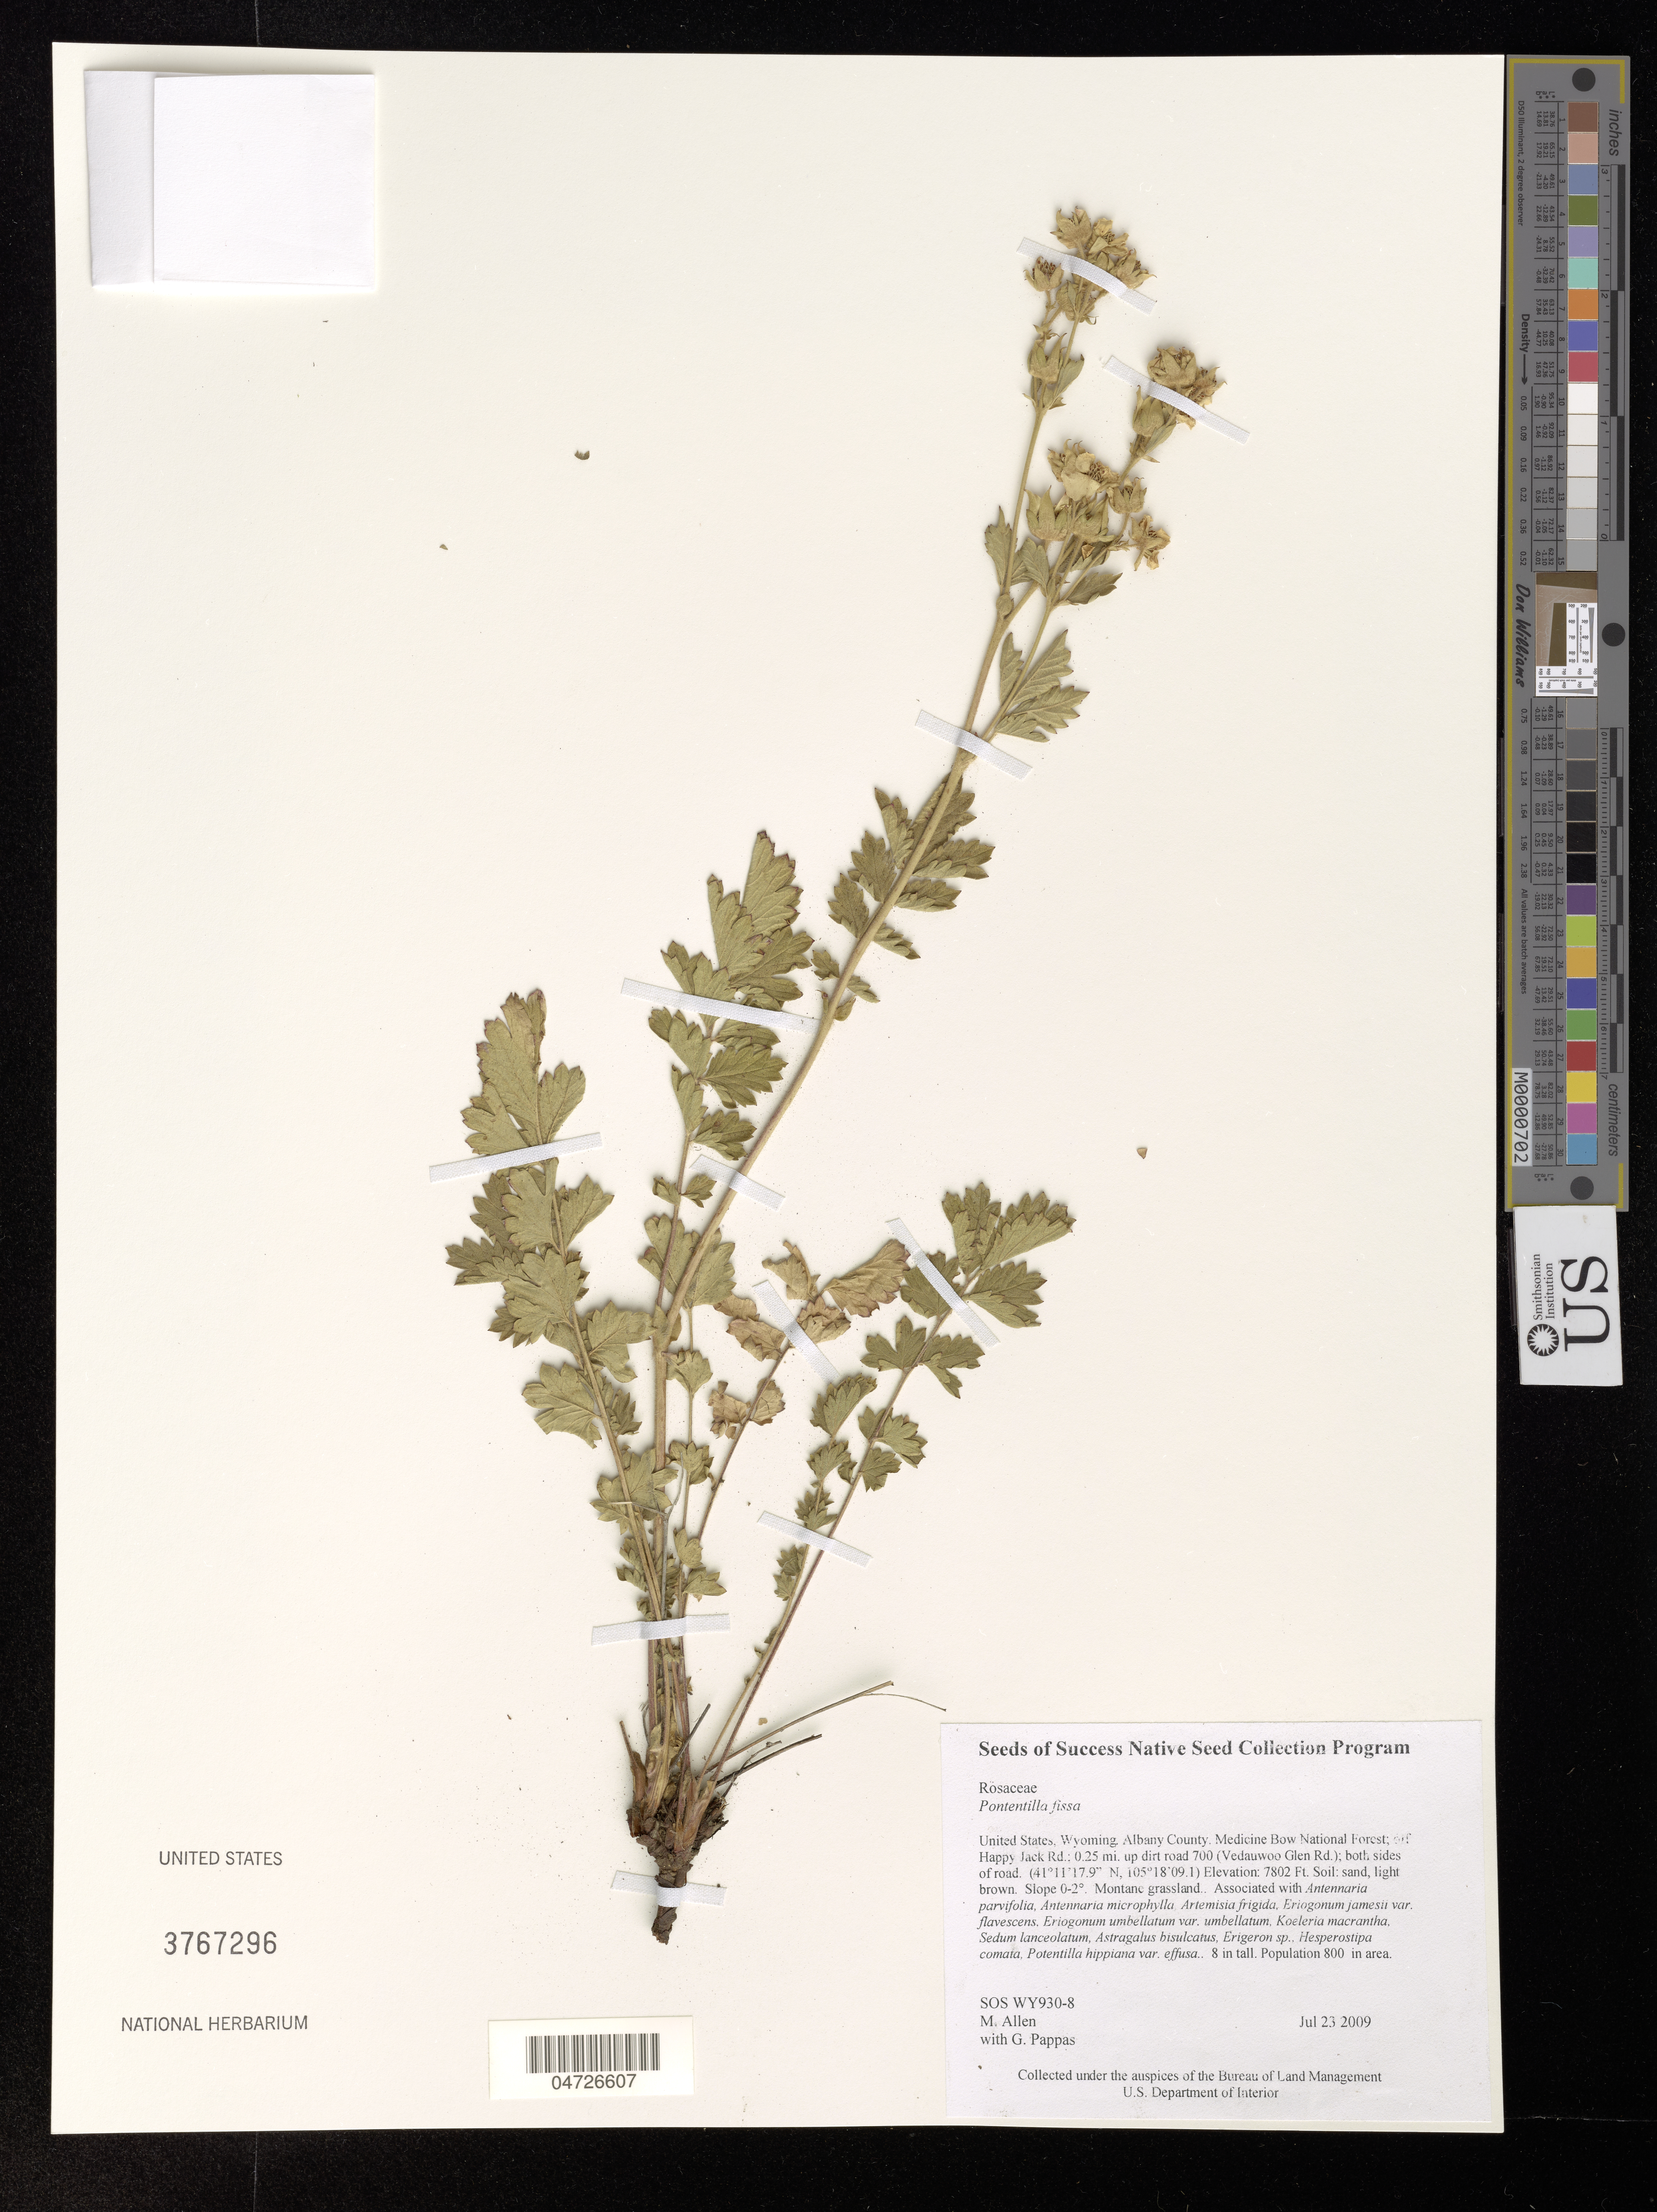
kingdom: Plantae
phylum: Tracheophyta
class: Magnoliopsida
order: Rosales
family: Rosaceae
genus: Potentilla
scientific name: Potentilla fissa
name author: Nutt.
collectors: M. Allen & G. Pappas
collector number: SOS WY930-8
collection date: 2009-07-23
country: United States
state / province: Wyoming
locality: Albany County. Medicine Bow National Forest; Happy Jack Rd.; 0.25 mi. up dirt road 700 (Vedauwoo Glen Rd.); both sides of road.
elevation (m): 2378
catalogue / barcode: US 3767296